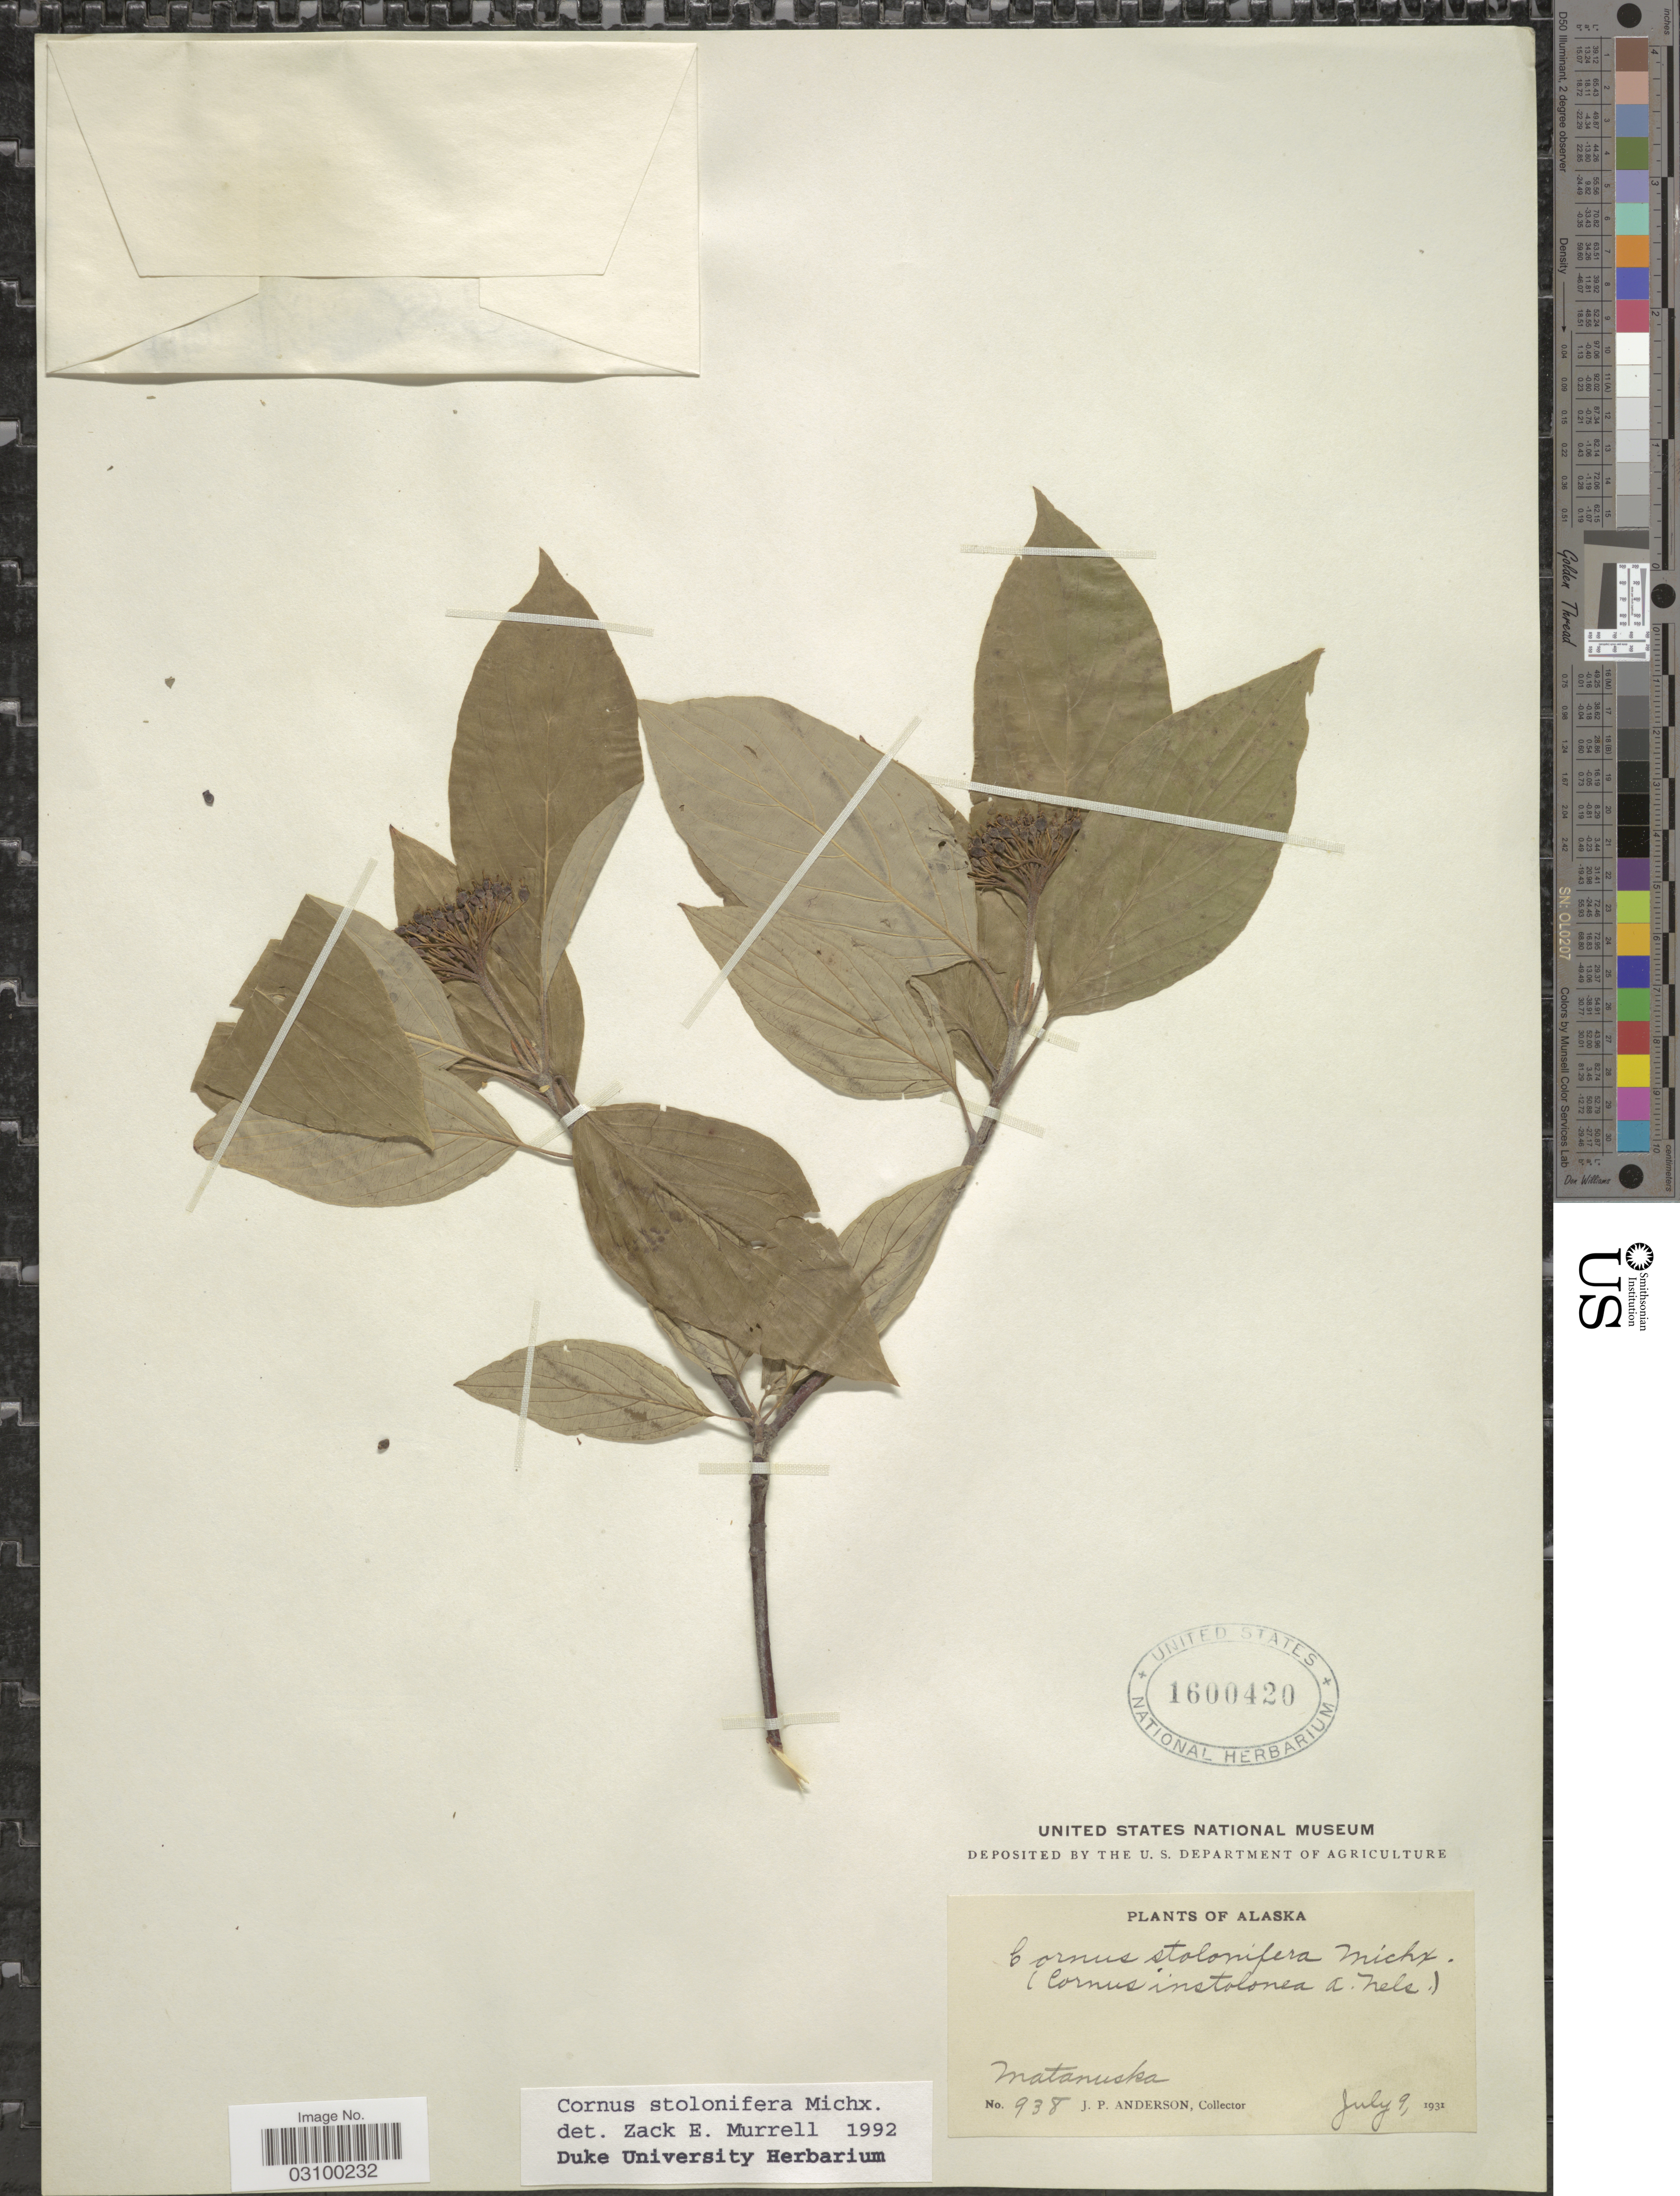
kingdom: Plantae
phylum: Tracheophyta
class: Magnoliopsida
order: Cornales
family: Cornaceae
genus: Cornus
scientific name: Cornus sericea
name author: L.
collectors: J. P. Anderson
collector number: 938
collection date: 1931-07-09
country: United States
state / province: Alaska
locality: Matanuska.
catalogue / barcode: US 1600420